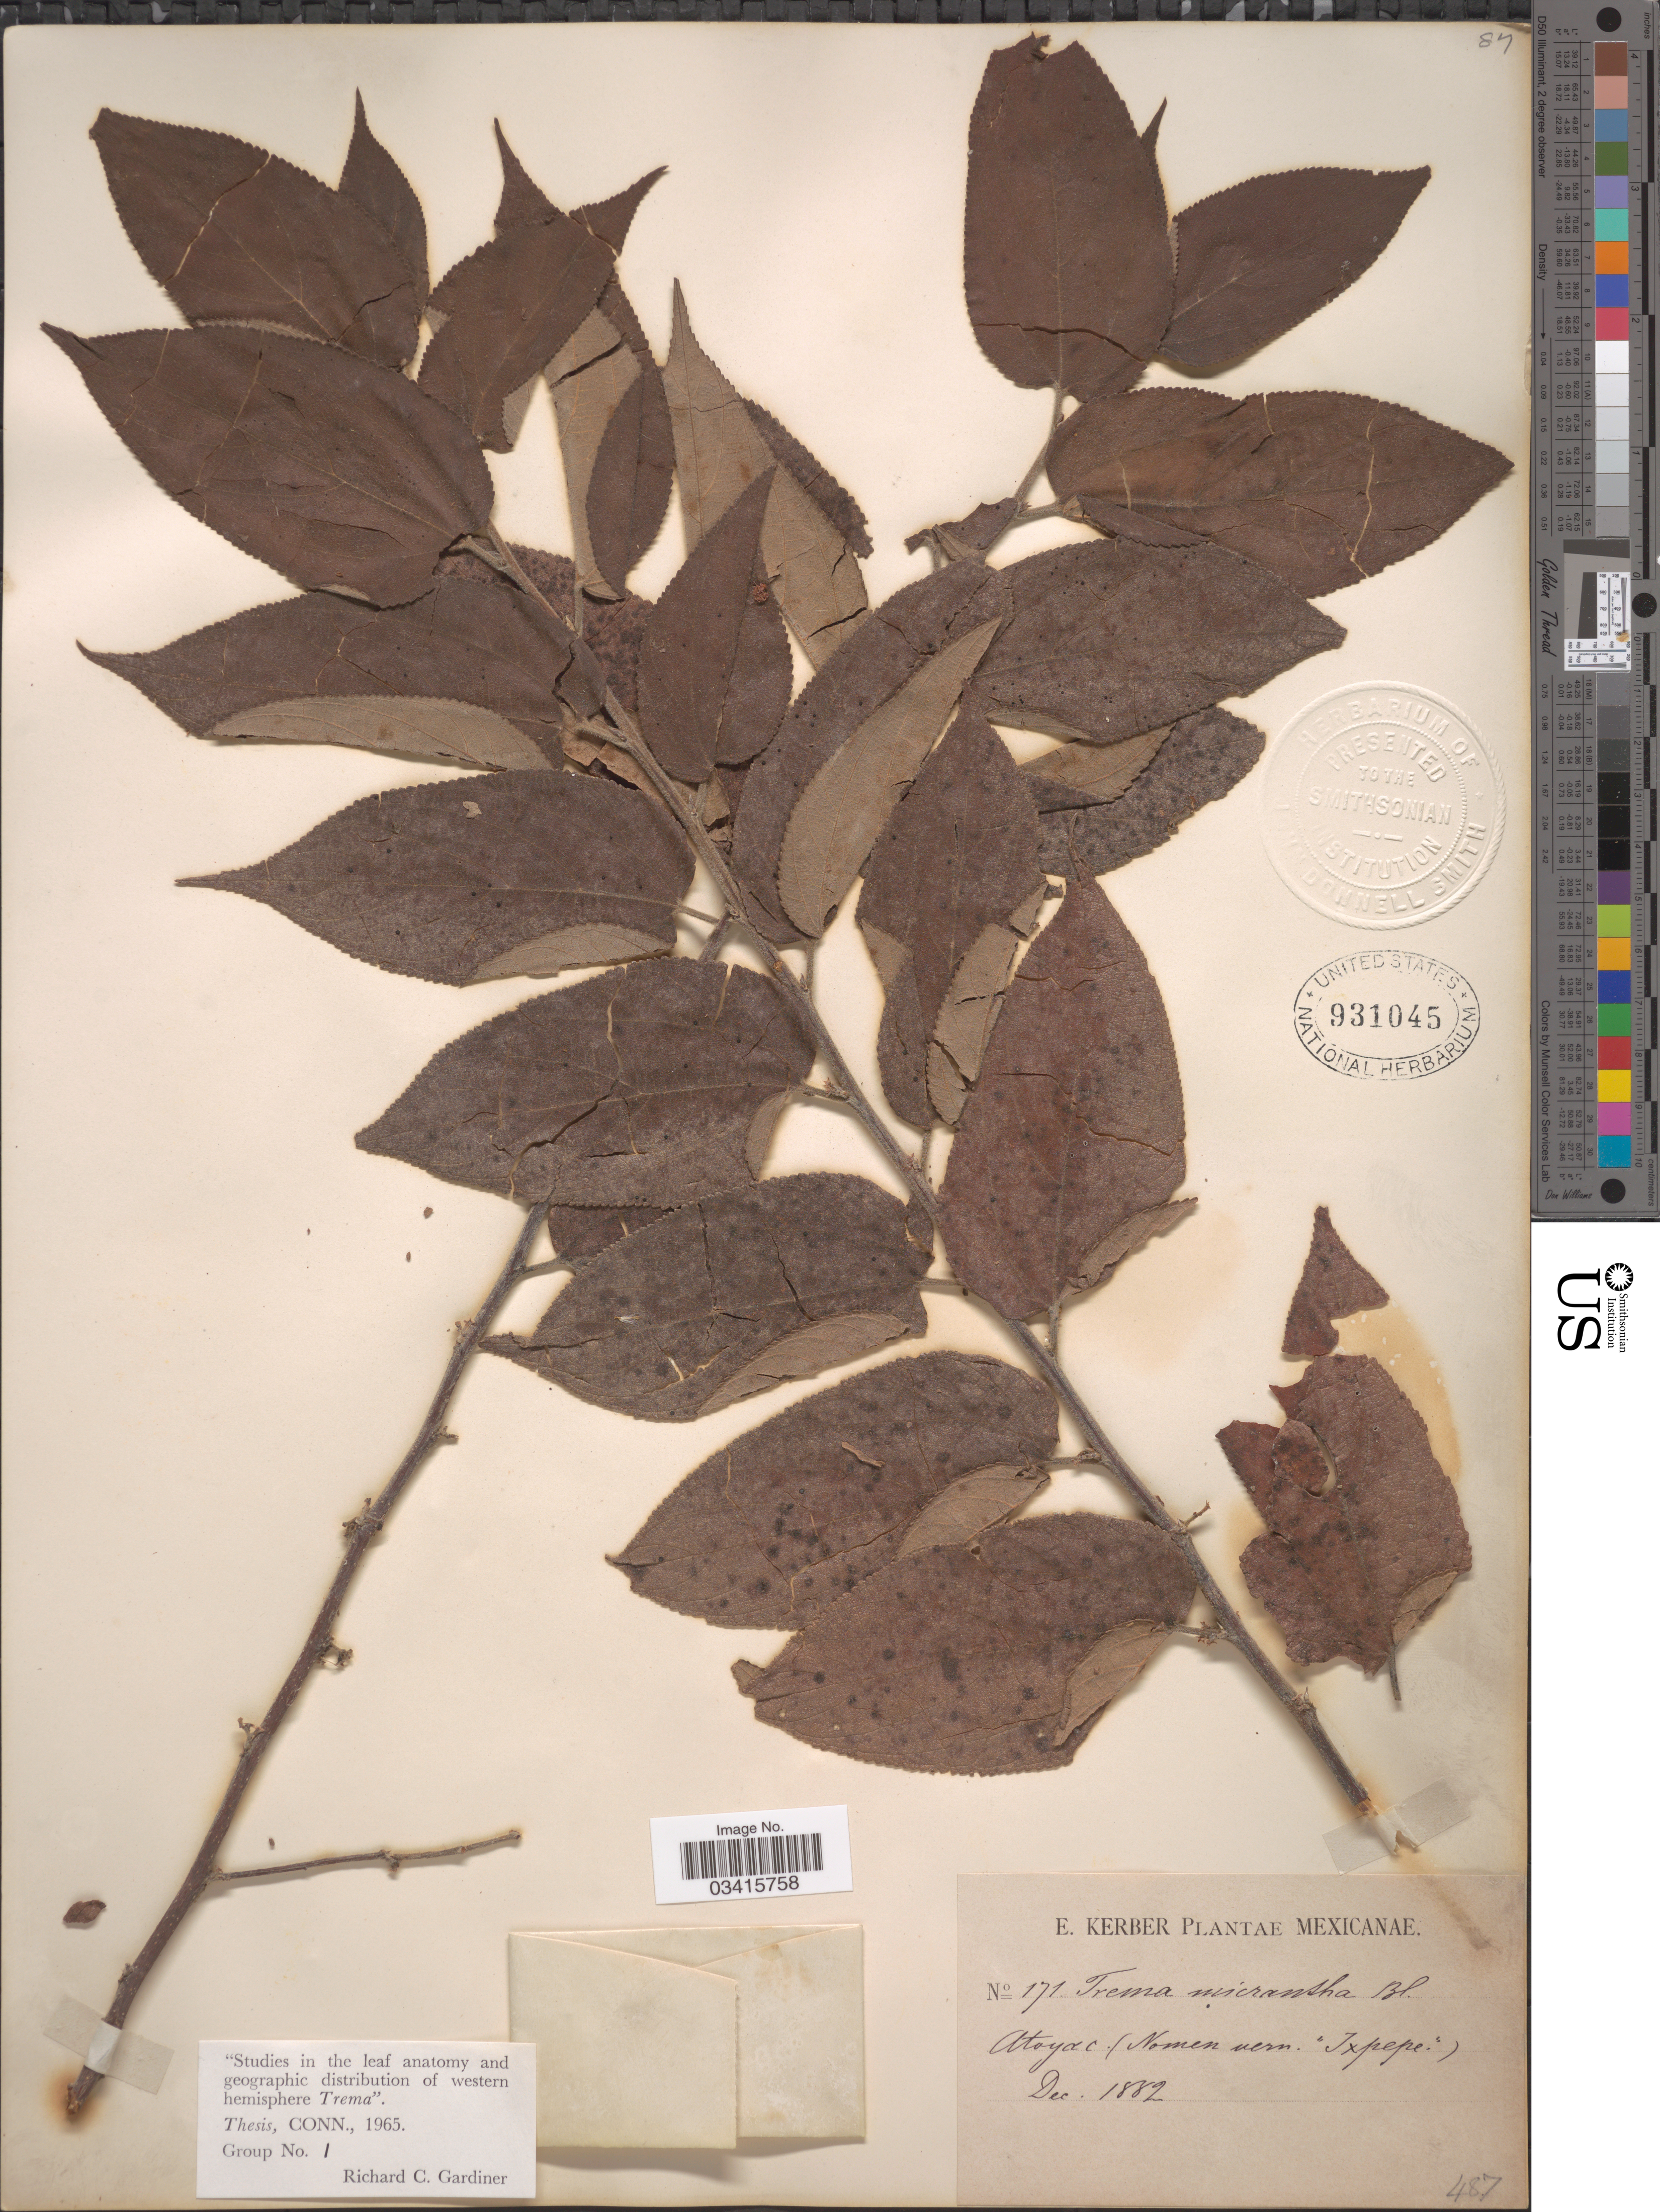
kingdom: Plantae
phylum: Tracheophyta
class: Magnoliopsida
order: Rosales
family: Cannabaceae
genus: Trema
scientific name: Trema micranthum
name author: (L.) Blume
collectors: E. Kerber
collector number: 171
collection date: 1882-12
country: Mexico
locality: Atoyac.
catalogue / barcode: US 931045